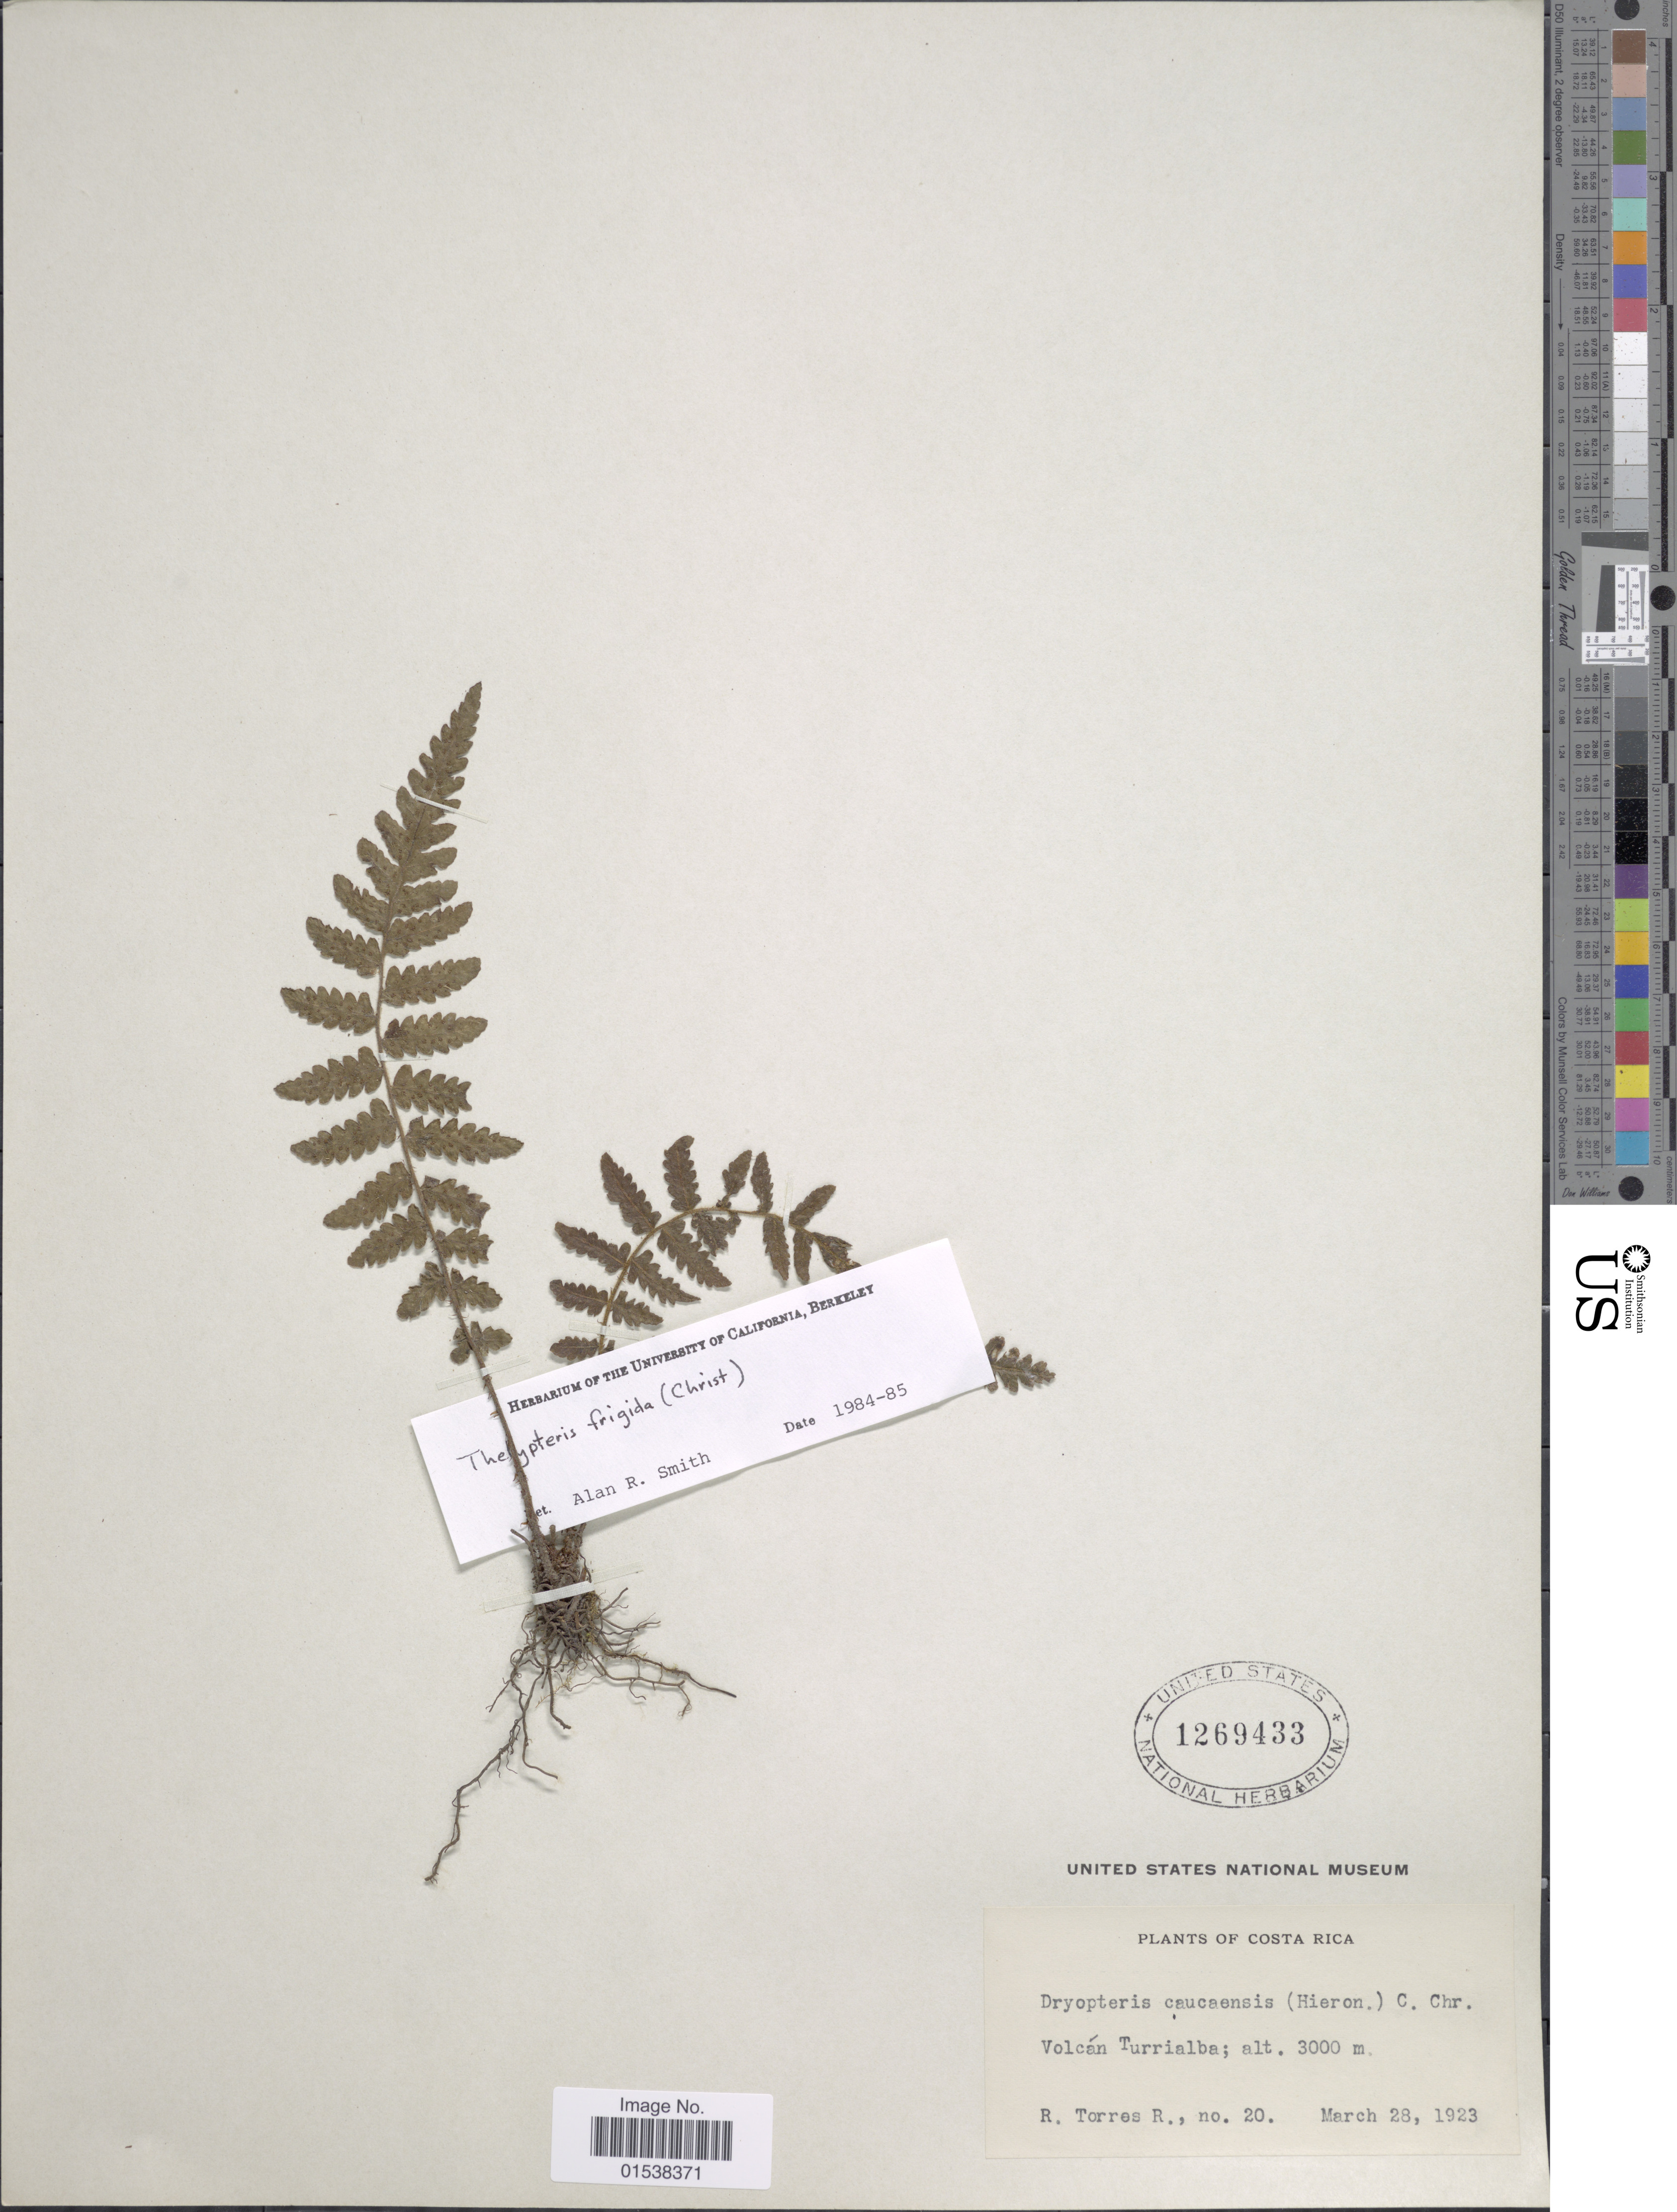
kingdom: Plantae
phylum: Tracheophyta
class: Polypodiopsida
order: Polypodiales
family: Thelypteridaceae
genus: Amauropelta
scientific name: Amauropelta frigida (Christ) comb. nov., ined. 2015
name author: (Christ)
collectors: R. Torres R.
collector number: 20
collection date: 1923-03-28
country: Costa Rica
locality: Volcan Turrialba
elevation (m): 3000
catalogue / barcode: US 1269433